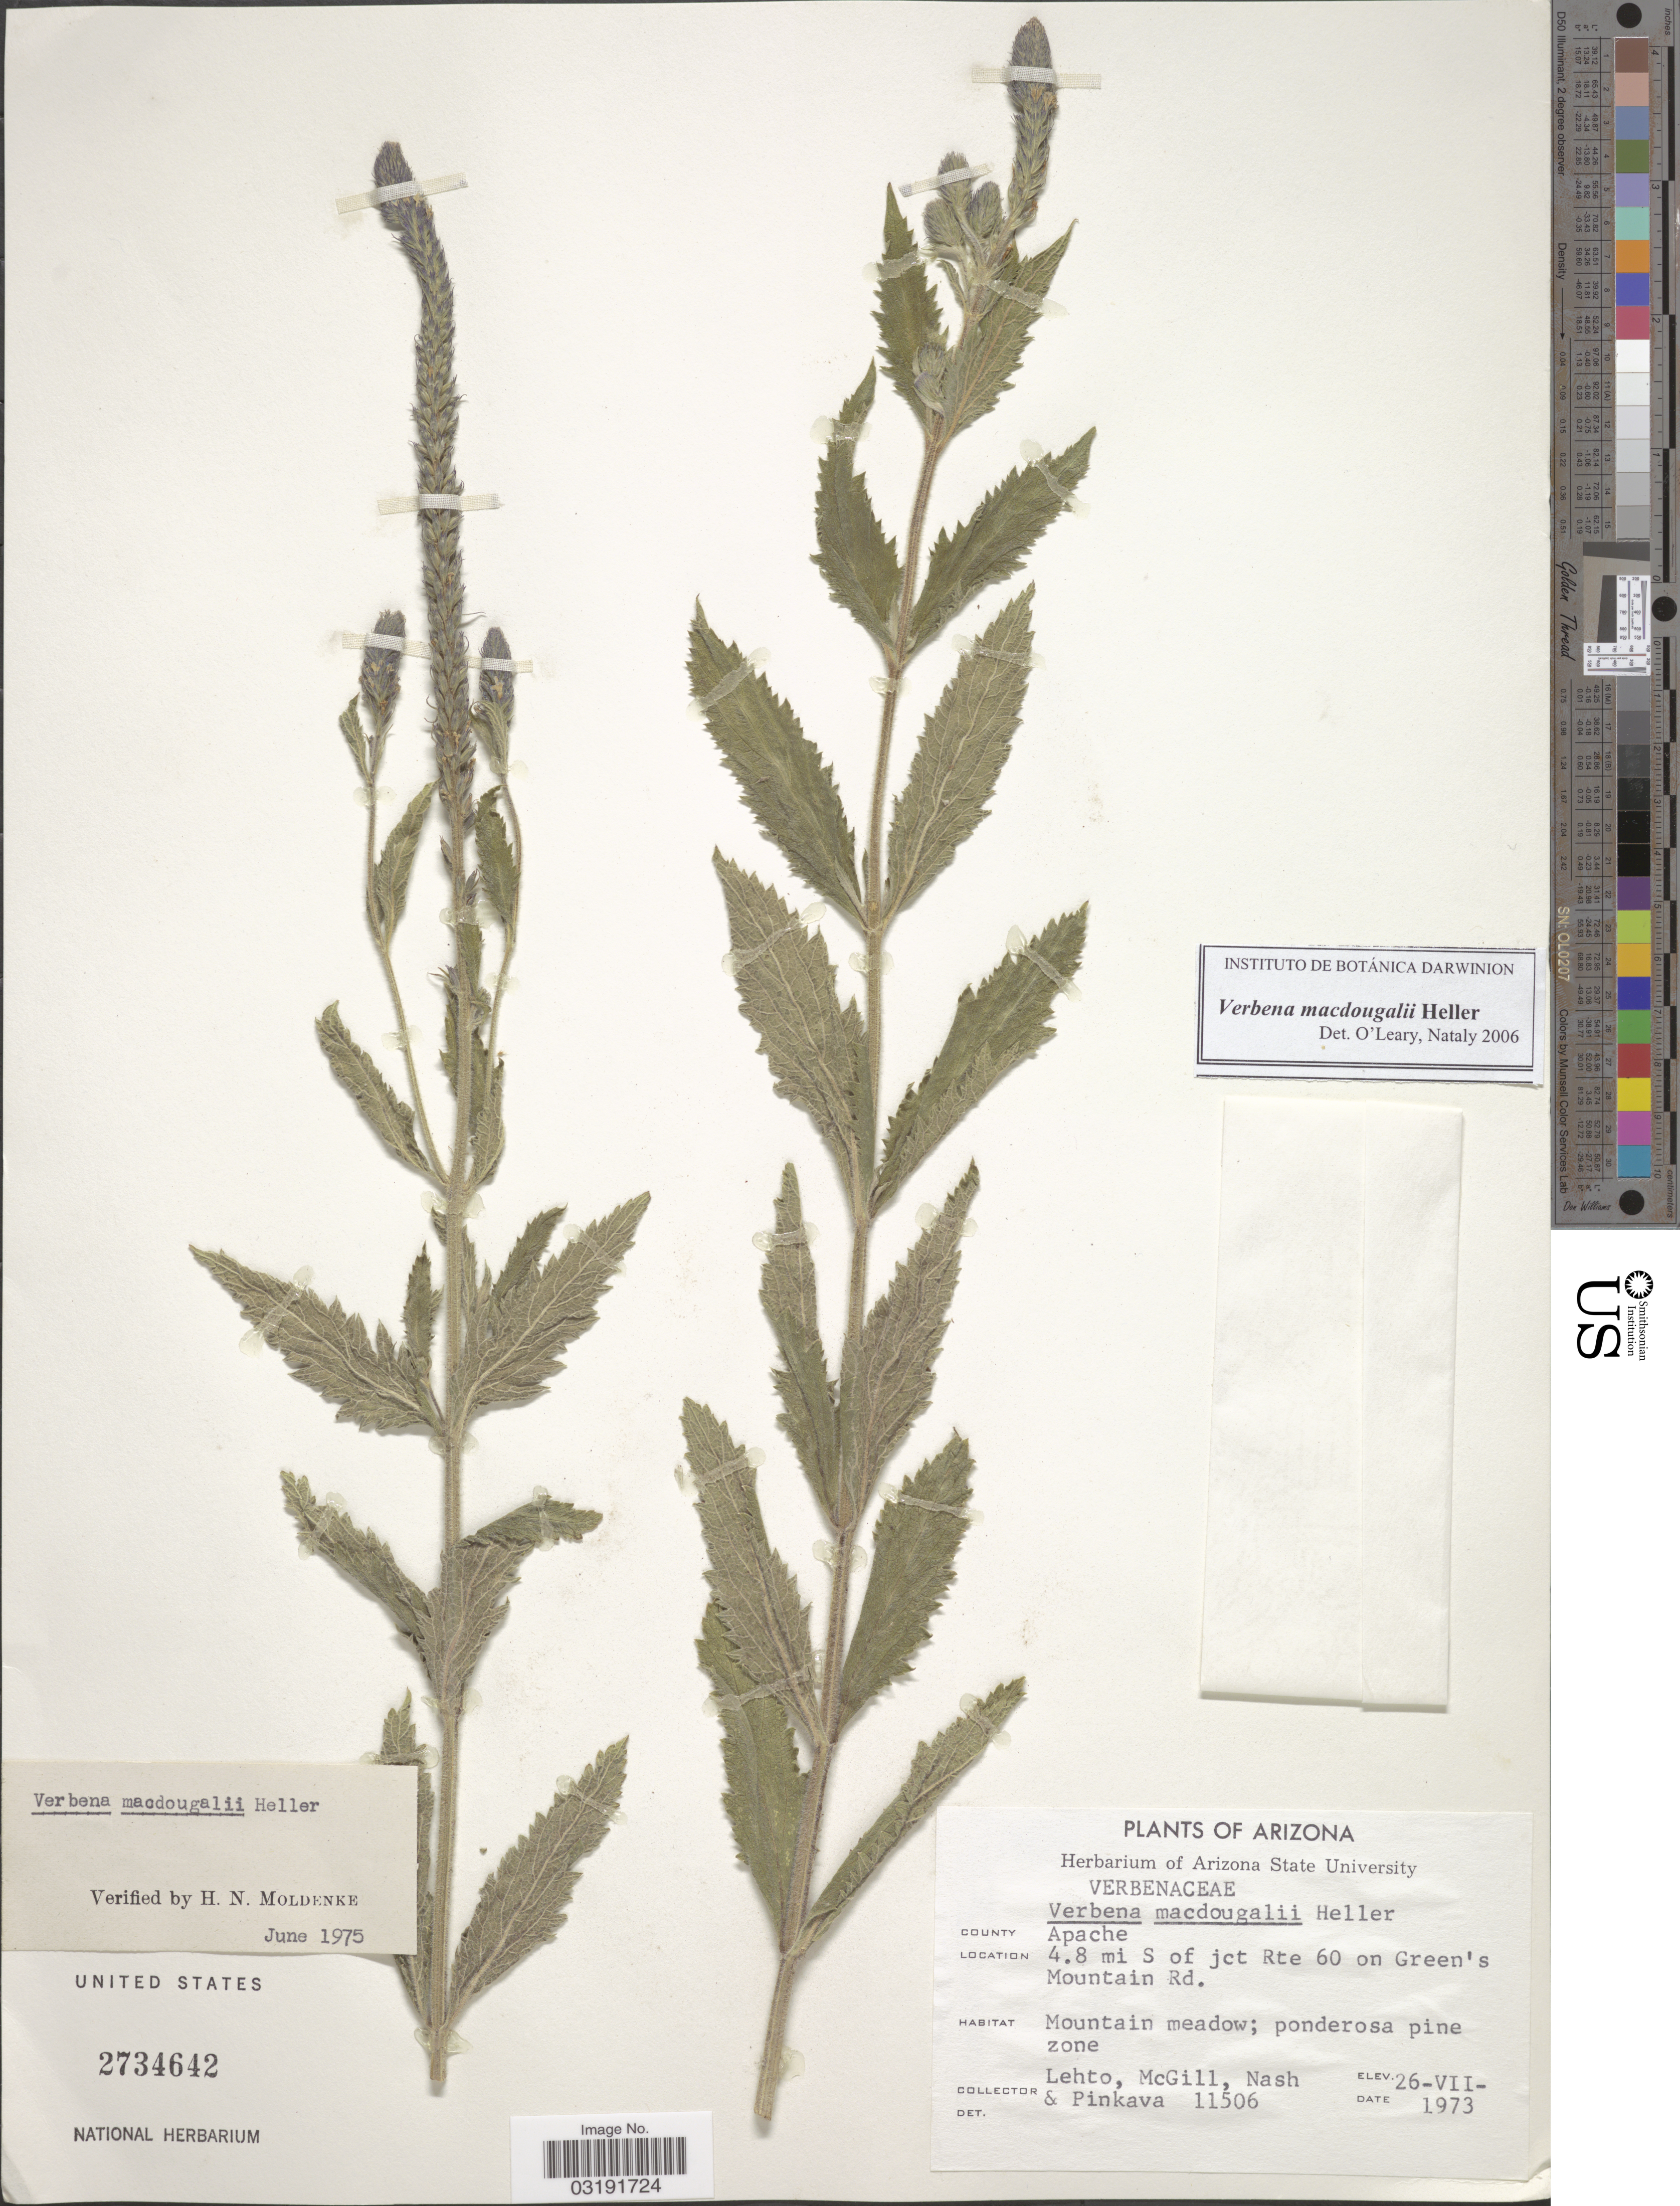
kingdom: Plantae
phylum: Tracheophyta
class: Magnoliopsida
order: Lamiales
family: Verbenaceae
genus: Verbena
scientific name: Verbena macdougalii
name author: A. Heller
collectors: -. Lehto, -. McGill, -- Nash & -. Pinkava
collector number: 11506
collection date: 1973-07-26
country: United States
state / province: Arizona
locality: County Apache. 4.8 mi S of jct Rte 60 on Green's Mountain Rd.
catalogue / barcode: US 2734642